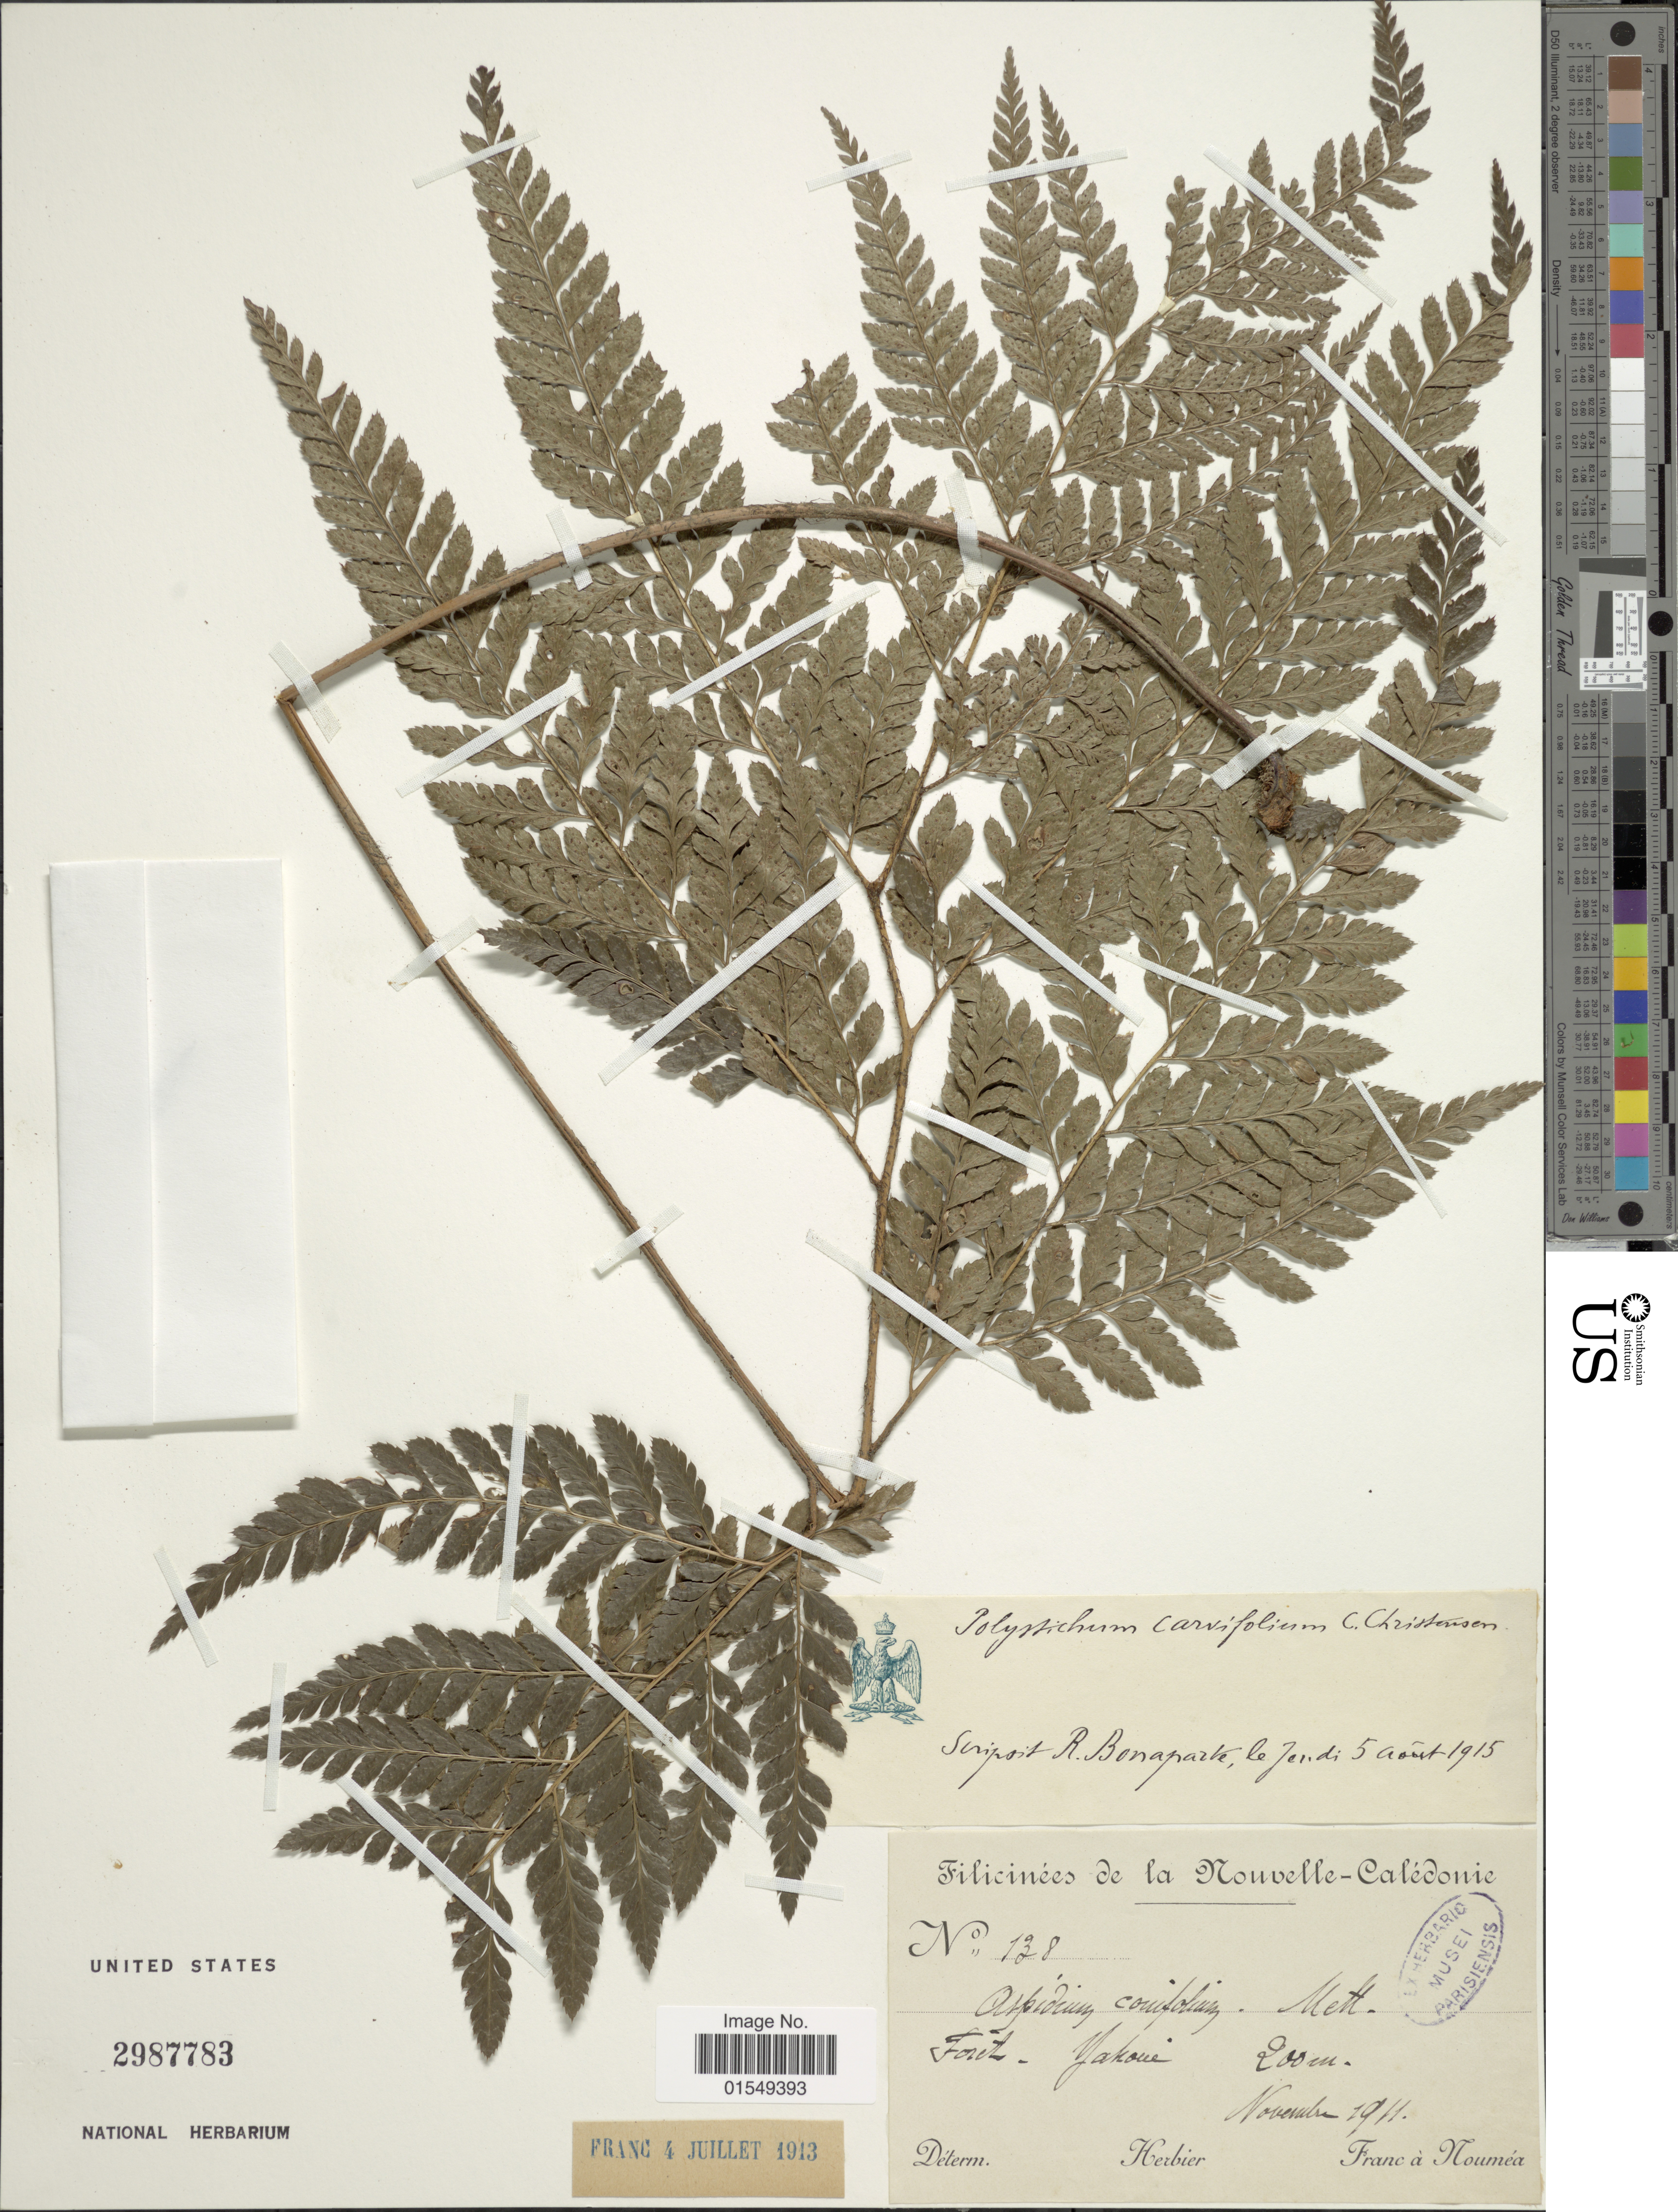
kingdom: Plantae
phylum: Tracheophyta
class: Polypodiopsida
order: Polypodiales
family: Dryopteridaceae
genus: Arachniodes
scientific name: Arachniodes carvifolia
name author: (Kunze) Ching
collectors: F. Noumea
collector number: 138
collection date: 1911-11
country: New Caledonia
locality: Nouvelle-Caledonie, Foret Yakoue [interpreted]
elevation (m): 200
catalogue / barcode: US 2987783